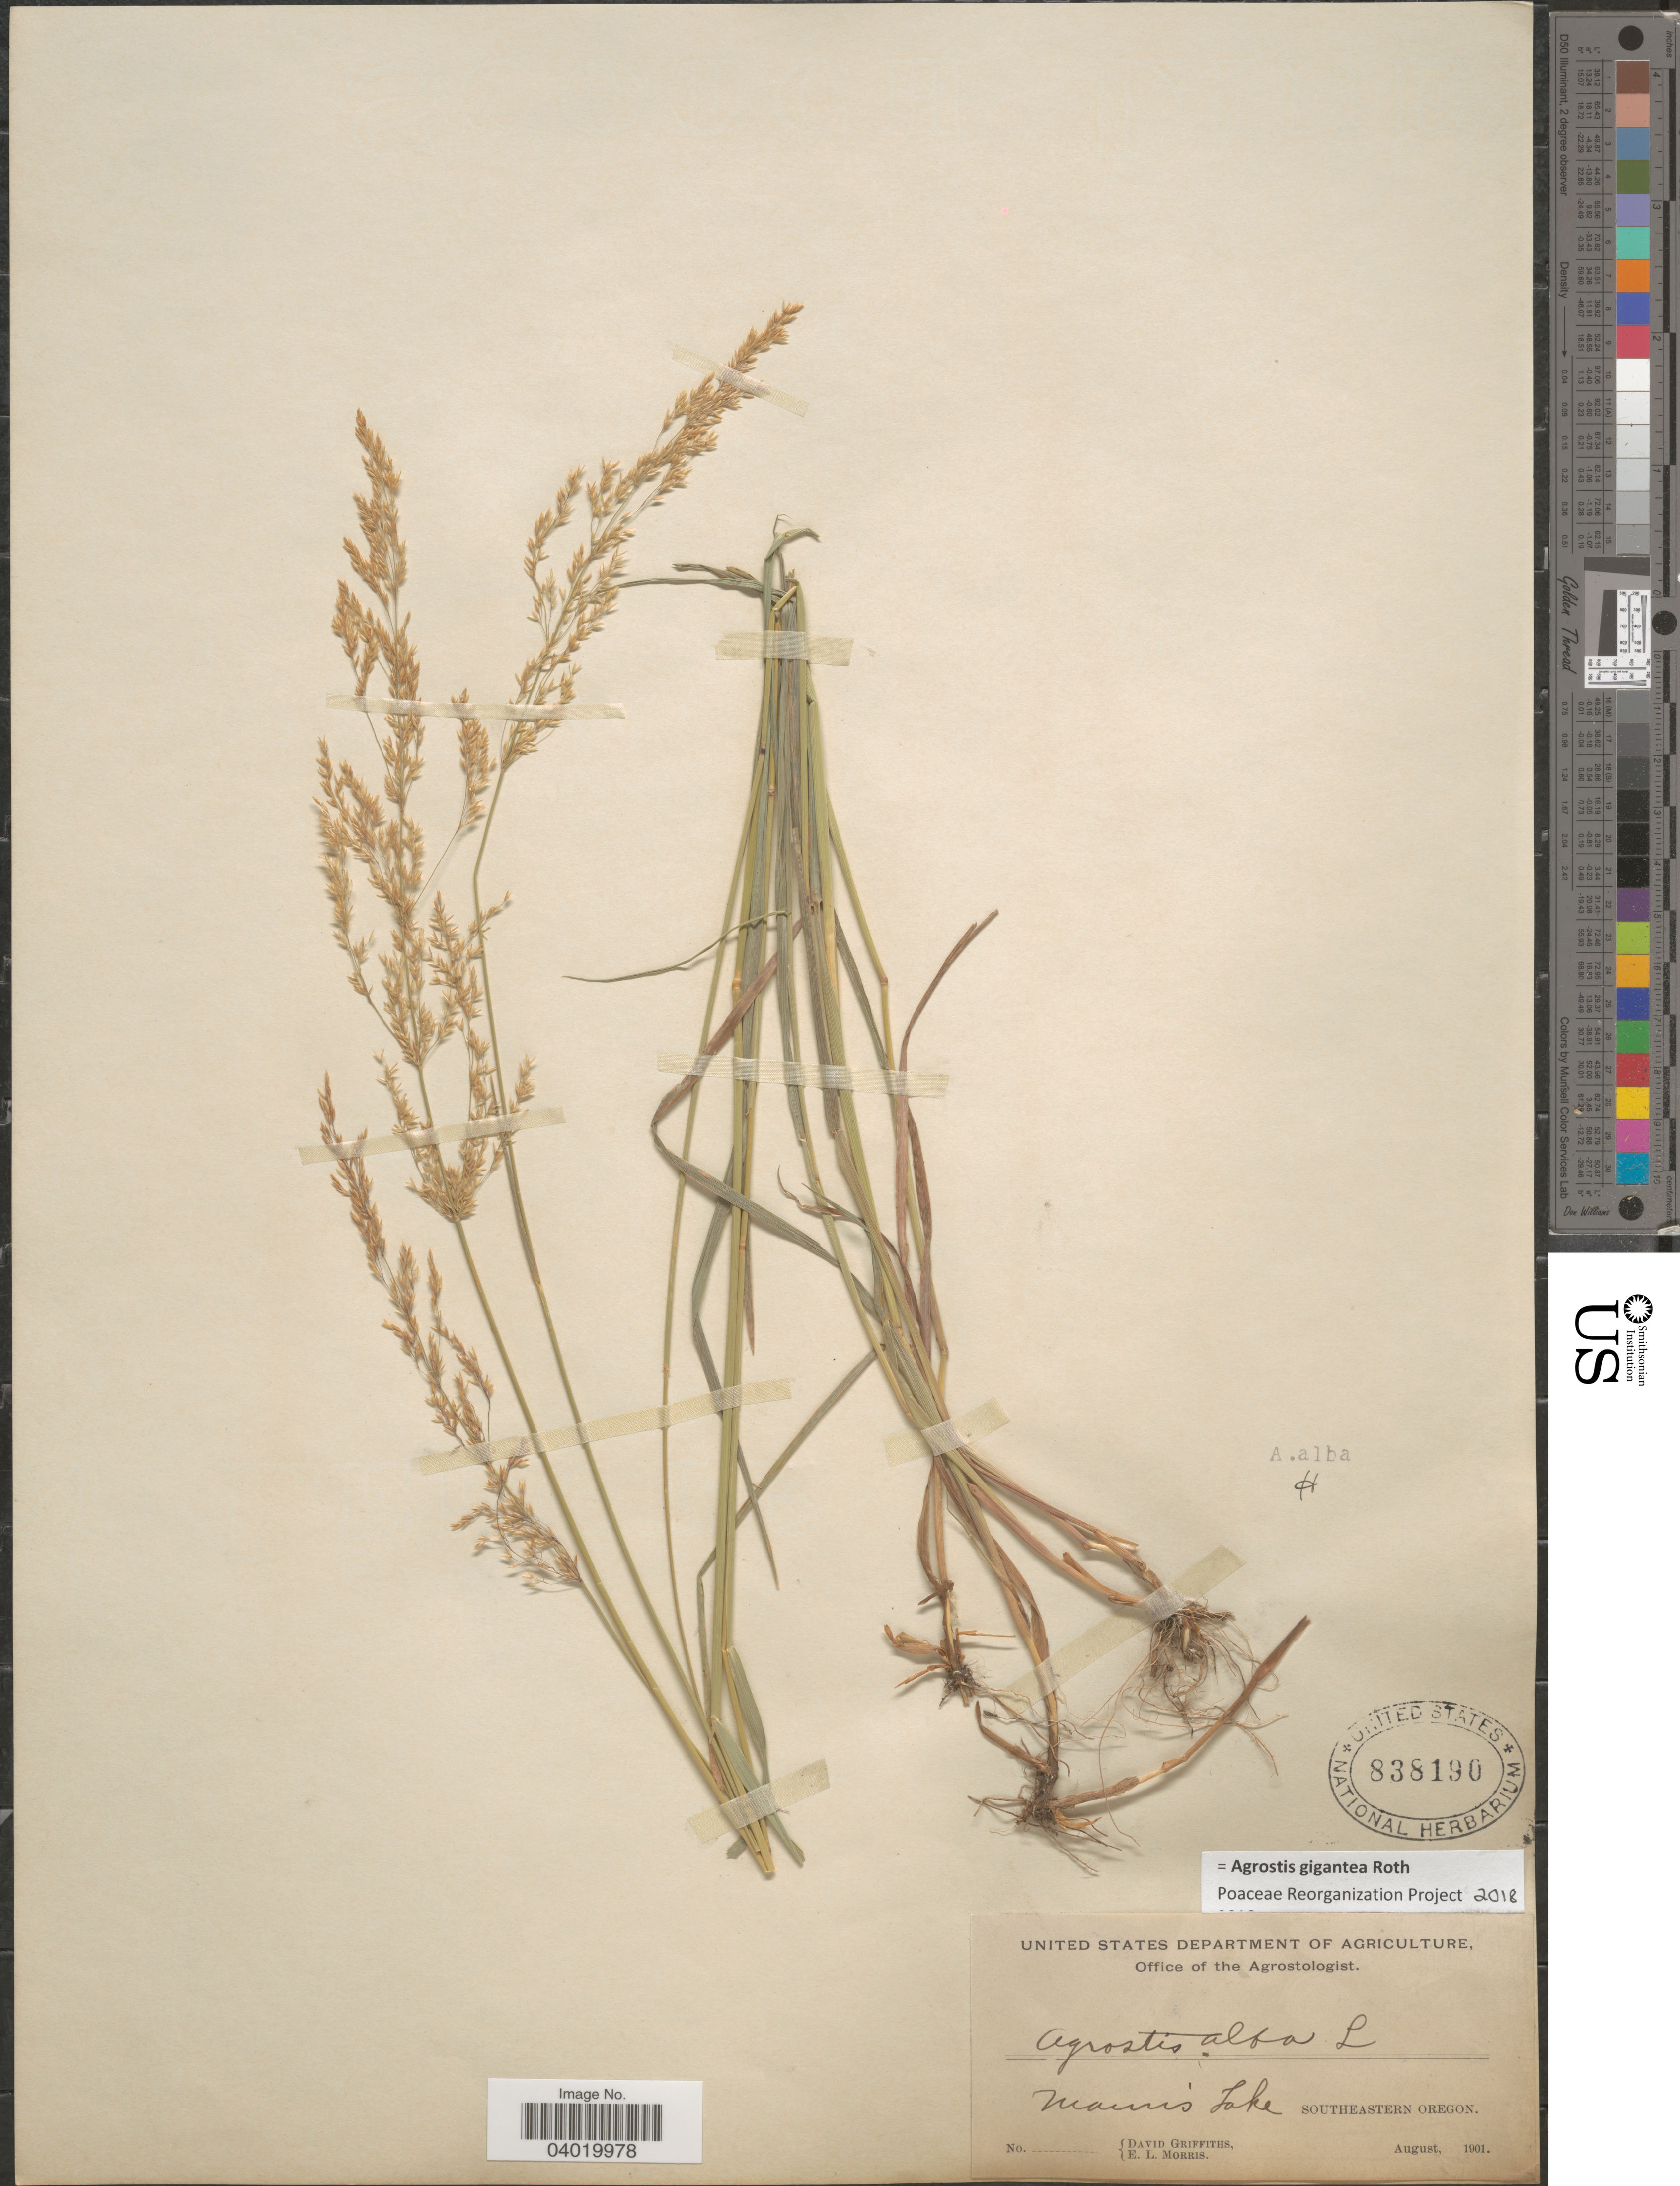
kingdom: Plantae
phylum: Tracheophyta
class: Liliopsida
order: Poales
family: Poaceae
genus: Agrostis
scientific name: Agrostis gigantea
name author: Roth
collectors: D. Griffiths & E. Morris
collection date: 1901-08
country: United States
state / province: Oregon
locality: Mann's Lake. Southeastern Oregon.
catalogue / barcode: US 838190